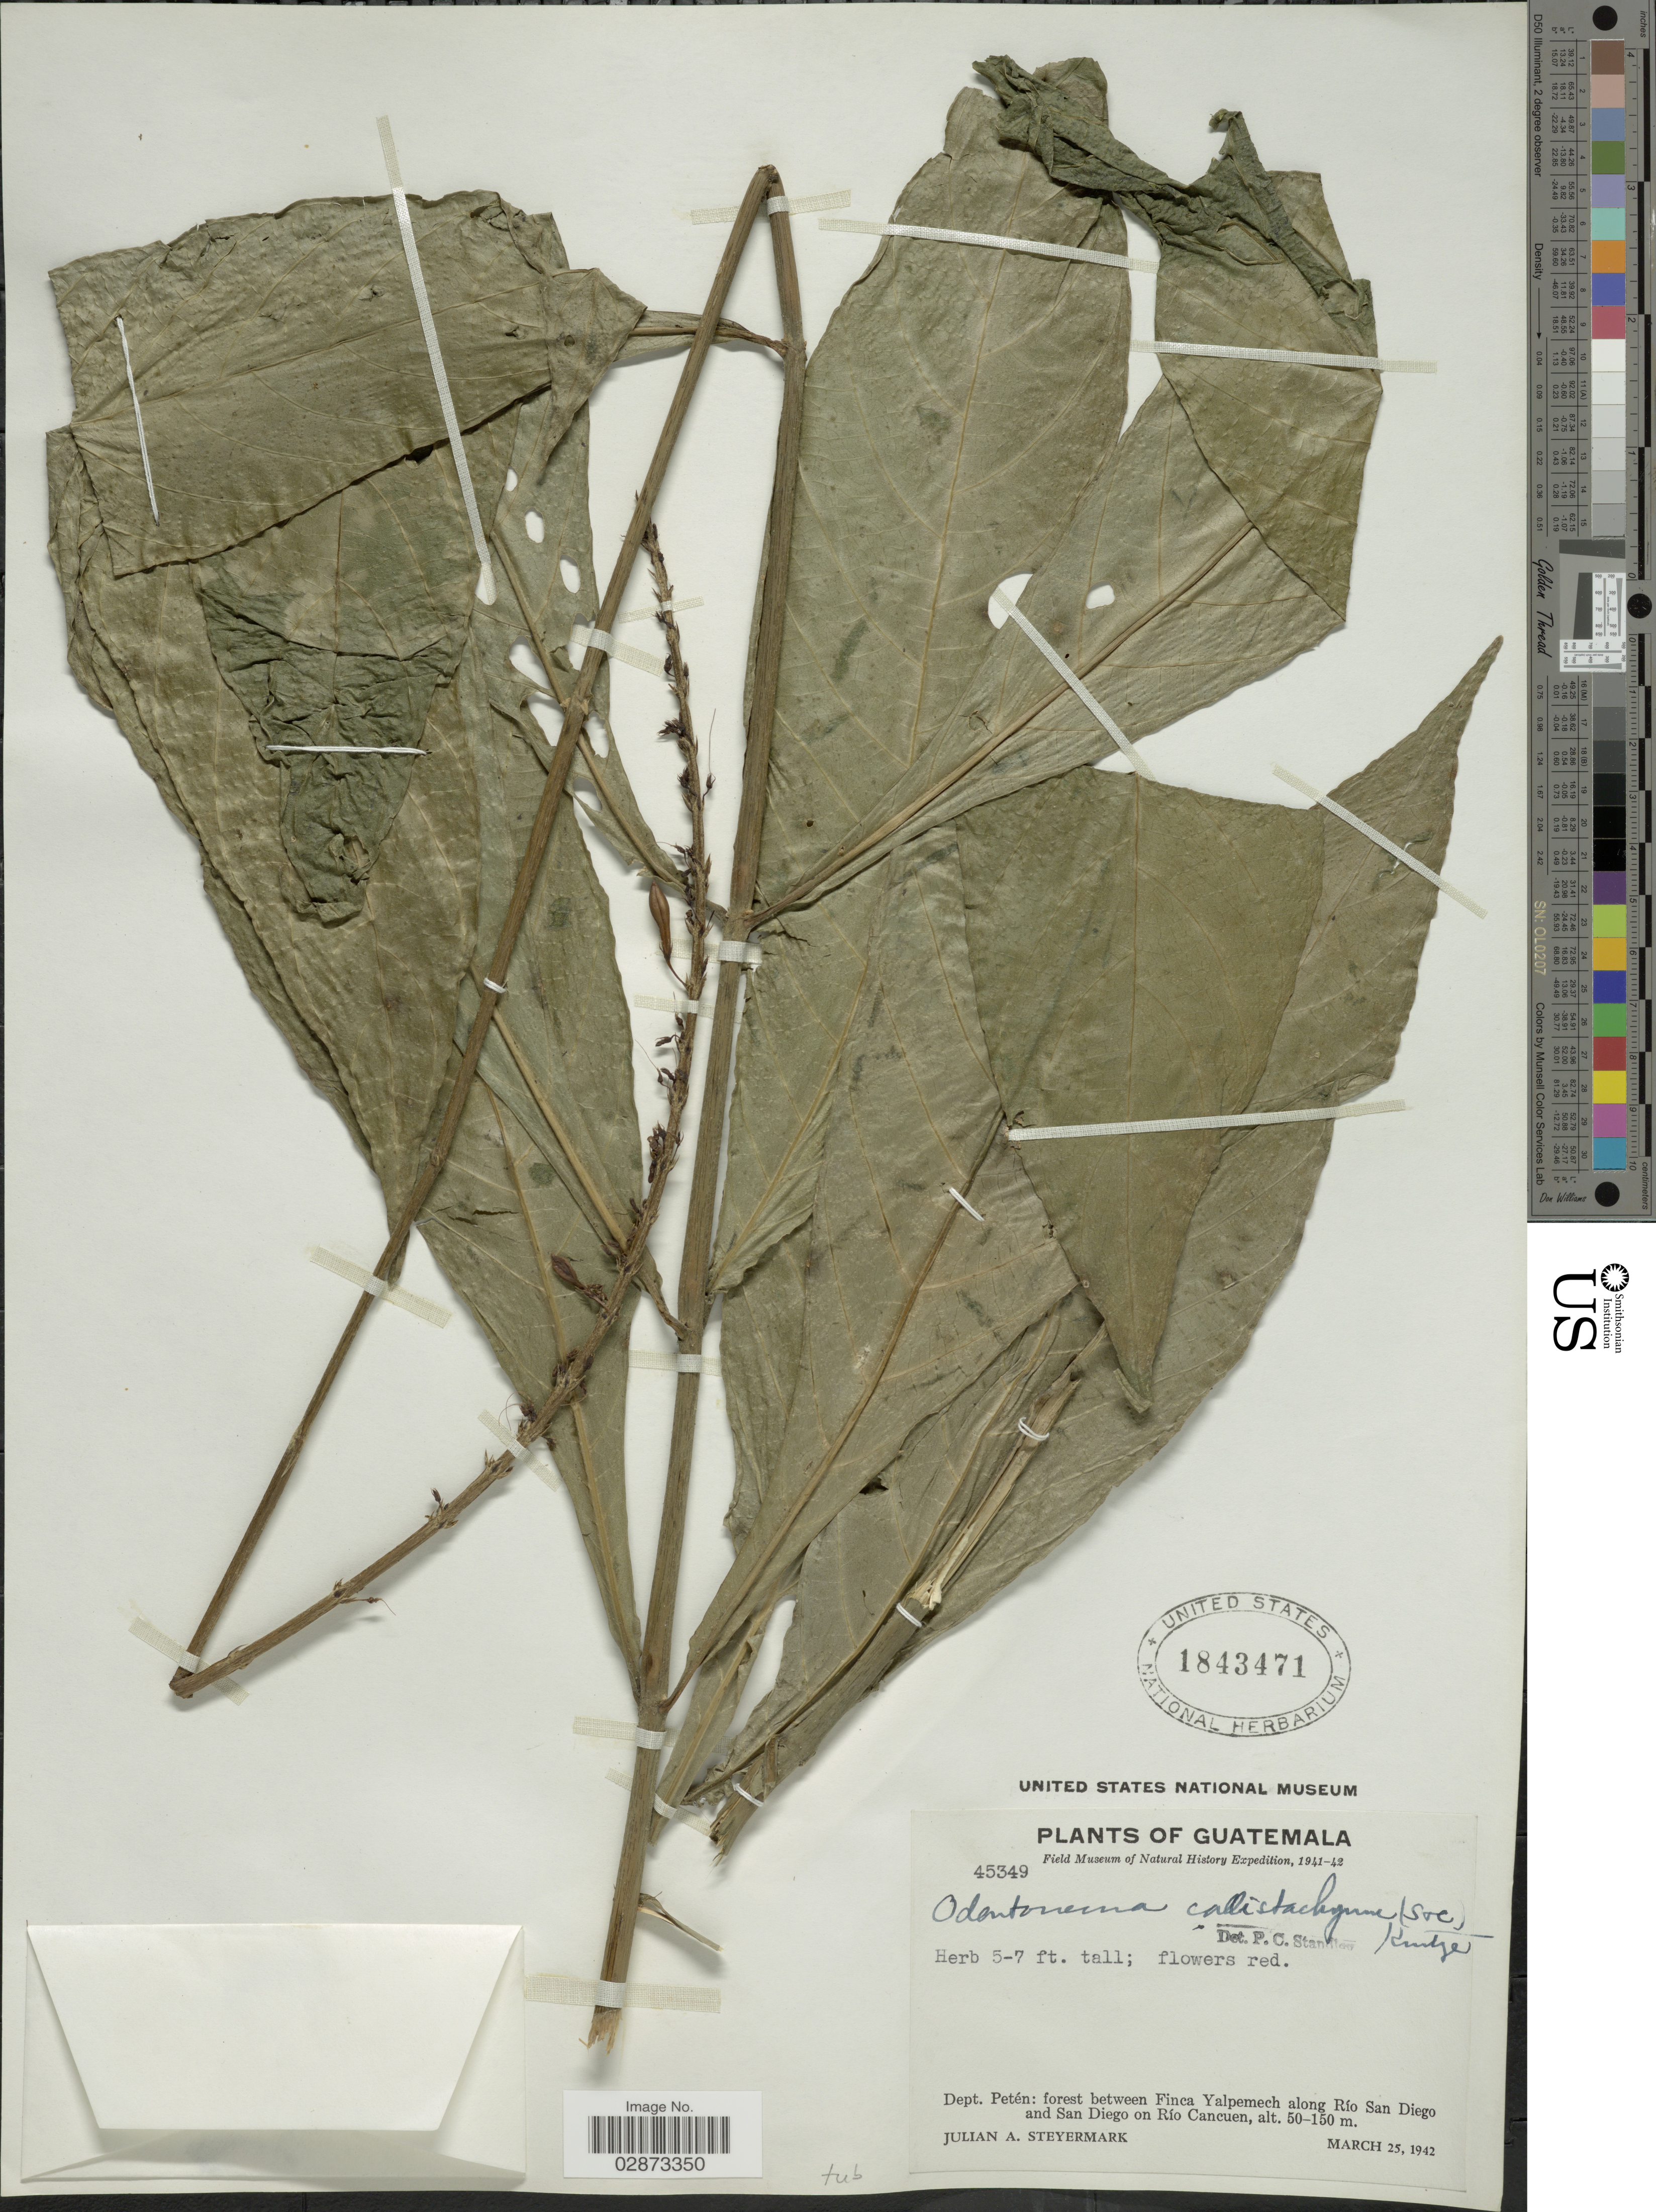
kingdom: Plantae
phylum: Tracheophyta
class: Magnoliopsida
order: Lamiales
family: Acanthaceae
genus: Odontonema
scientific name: Odontonema callistachyum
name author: (Schltdl. & Cham.) Kuntze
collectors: J. Steyermark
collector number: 45349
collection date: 1942-03-25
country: Guatemala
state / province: El Petén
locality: Dept. Petén: forest between Finca Yalpemech along Río San Diego and San Diego on Río Cancuen.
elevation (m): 50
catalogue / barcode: US 1843471